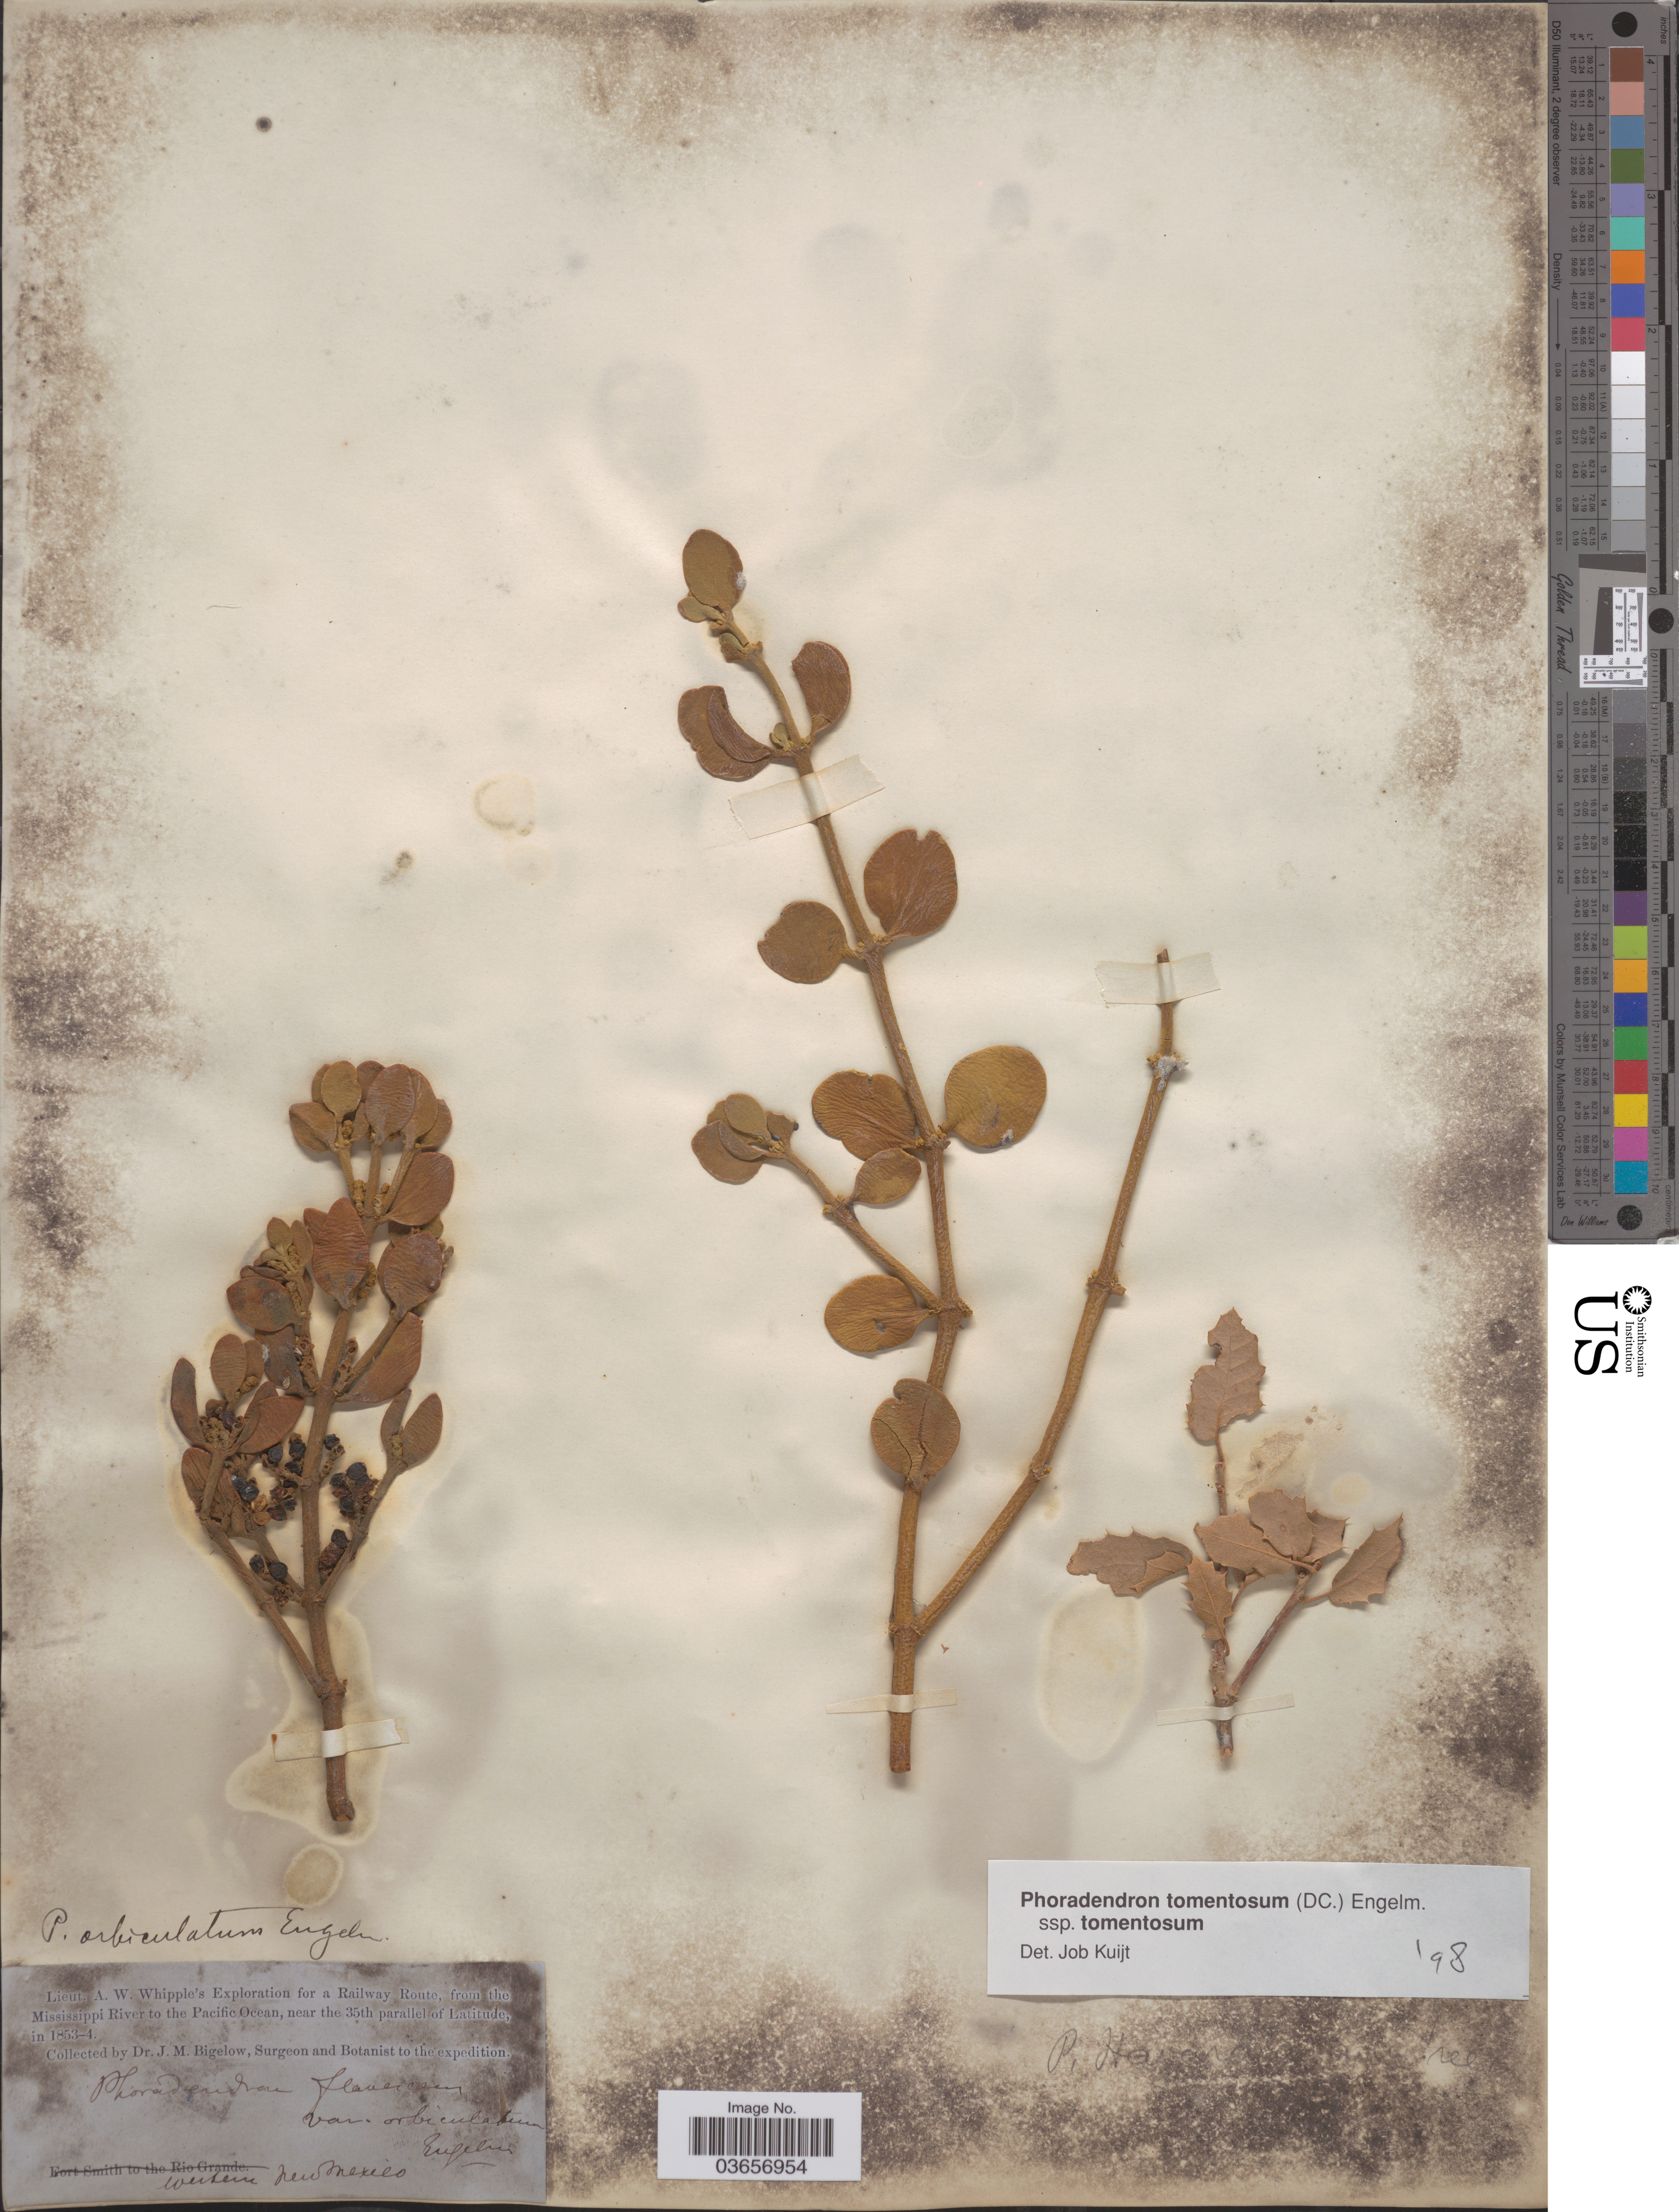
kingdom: Plantae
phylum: Tracheophyta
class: Magnoliopsida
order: Santalales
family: Viscaceae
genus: Phoradendron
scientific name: Phoradendron tomentosum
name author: DC.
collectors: J. M. Bigelow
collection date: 1853/1854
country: United States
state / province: New Mexico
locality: Western New Mexico. A Railway Route, from the Mississippi River to the Pacific Ocean, near the 35th parallel of Latitude. [unsure placement]